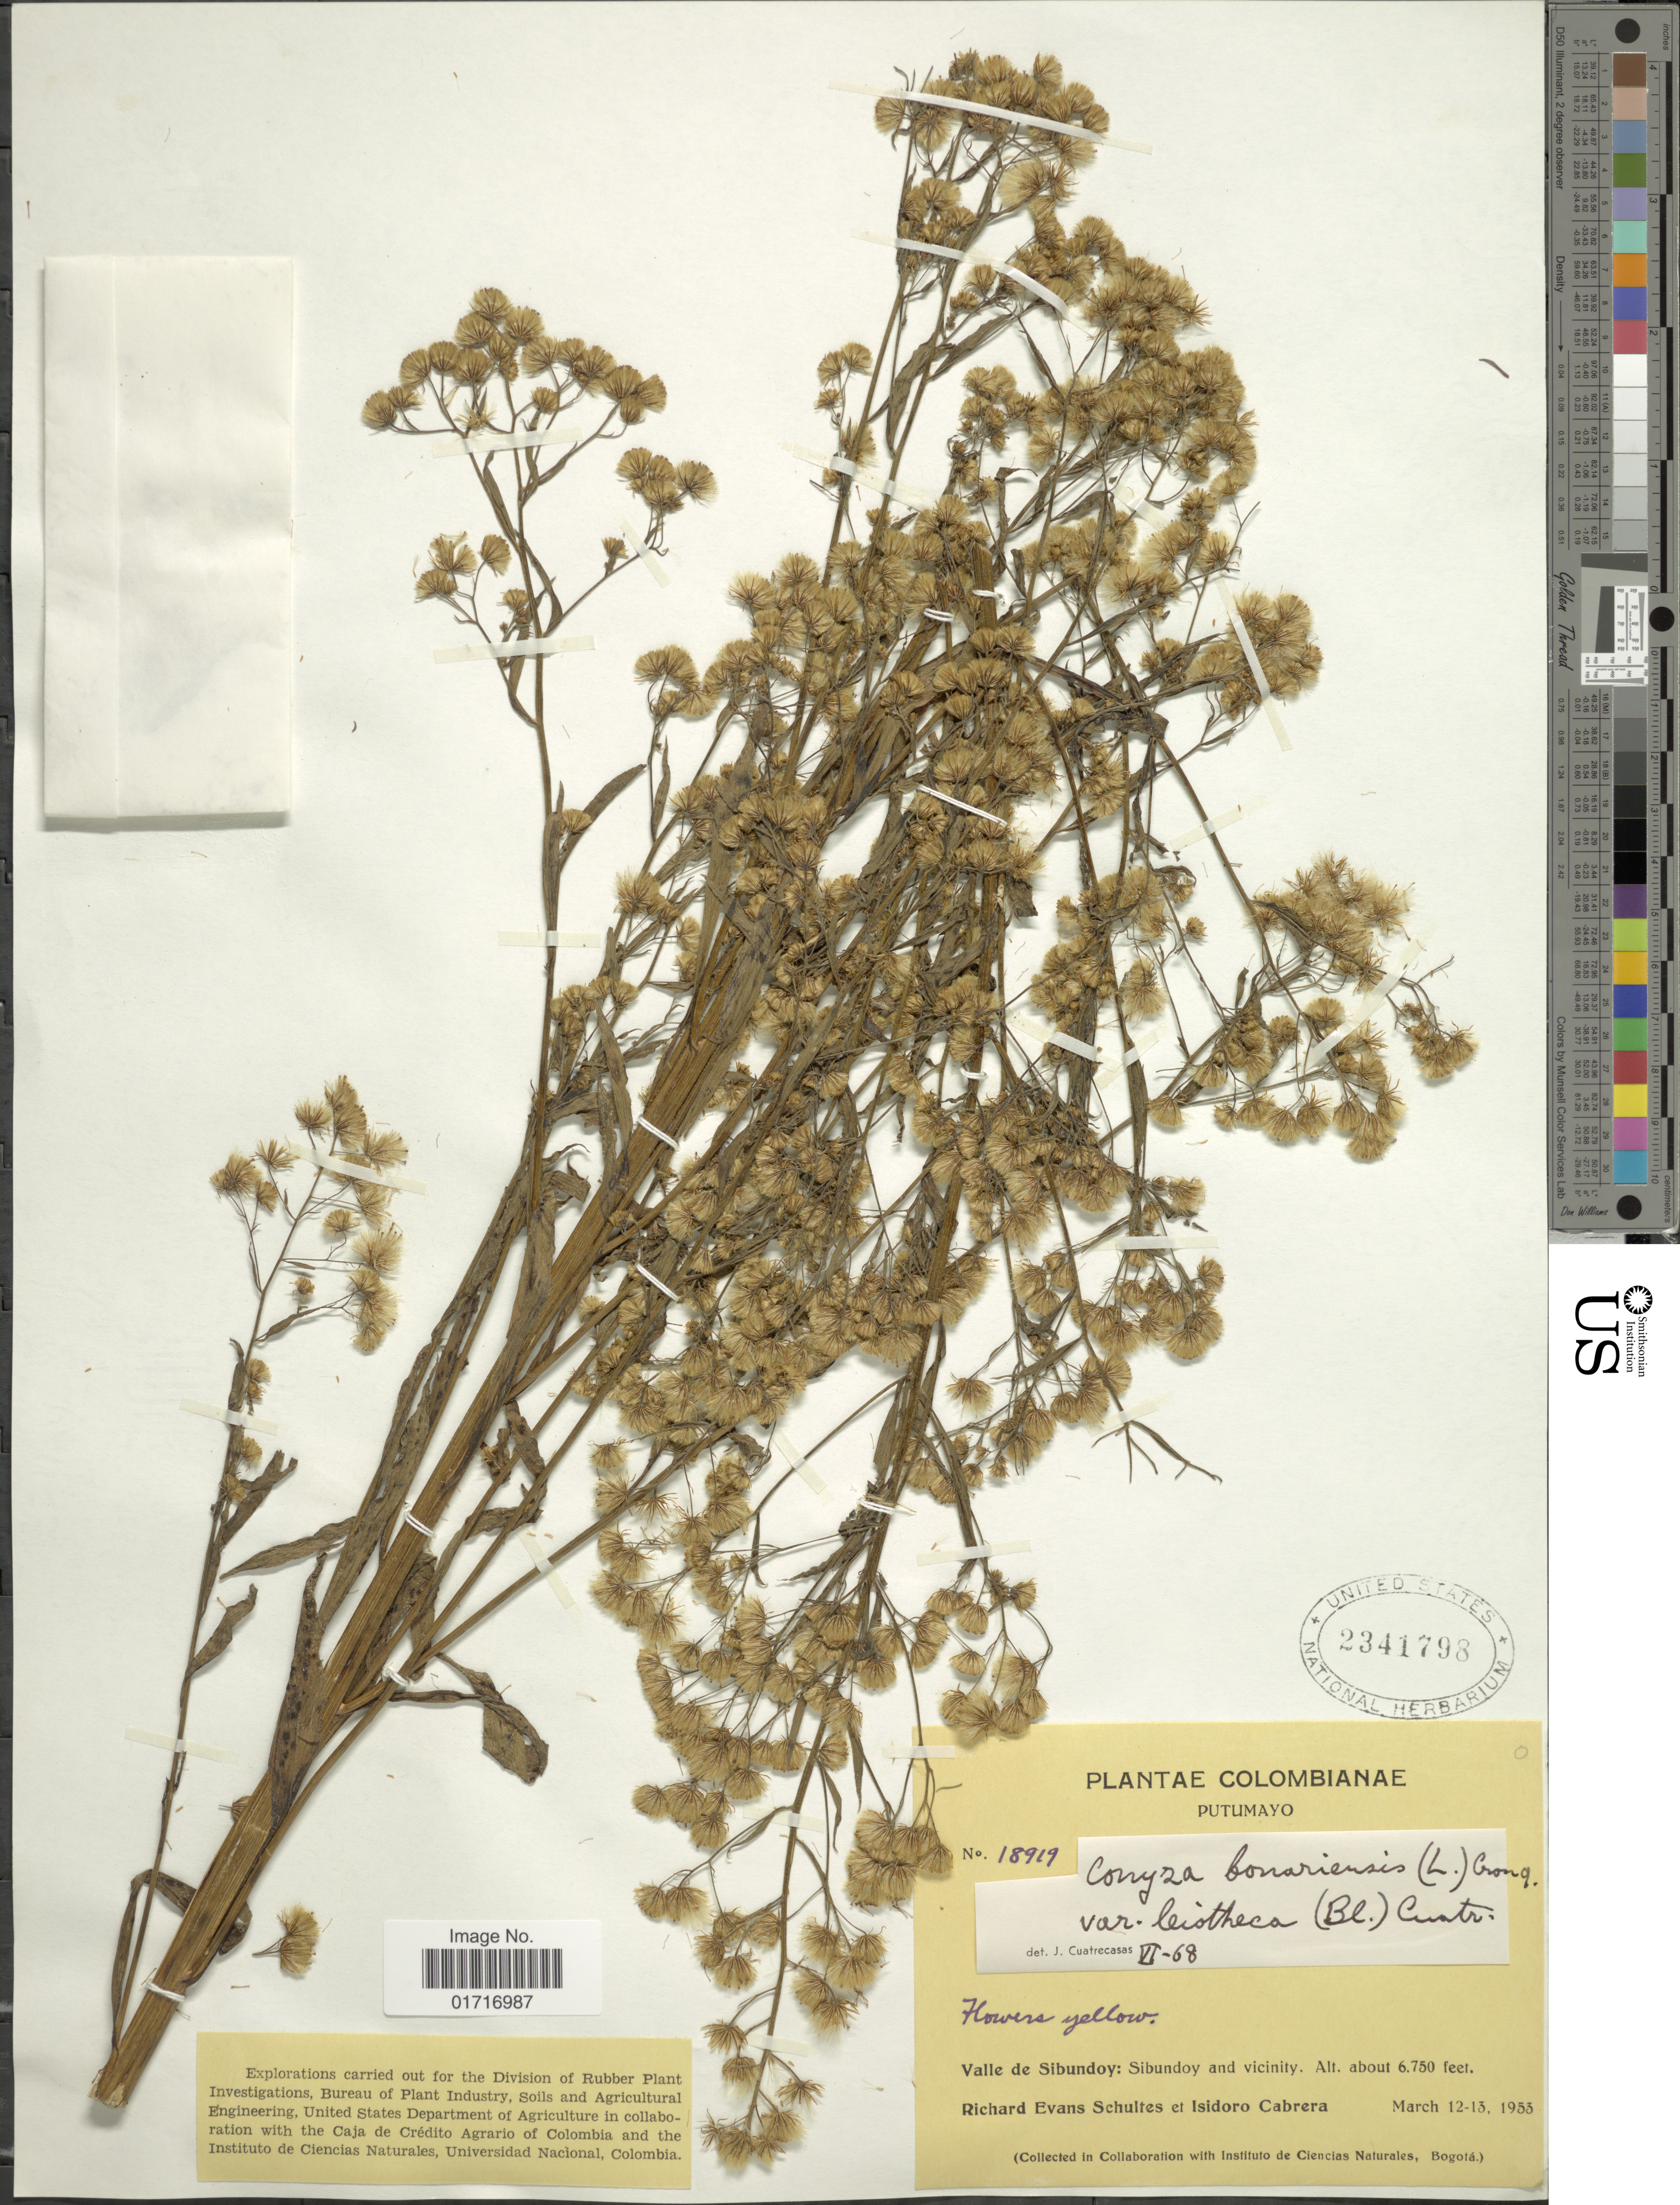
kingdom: Plantae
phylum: Tracheophyta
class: Magnoliopsida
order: Asterales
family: Asteraceae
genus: Conyza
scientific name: Conyza bonariensis var. leiotheca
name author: (S.F. Blake) Cuatrec.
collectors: R. E. Schultes & I. Cabrera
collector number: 18919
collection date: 1953-03-12/1953-03-13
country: Colombia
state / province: Putumayo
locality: Putumayo, valle desibundoy: Sibundoy and vicinity.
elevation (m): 2057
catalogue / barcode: US 2341798